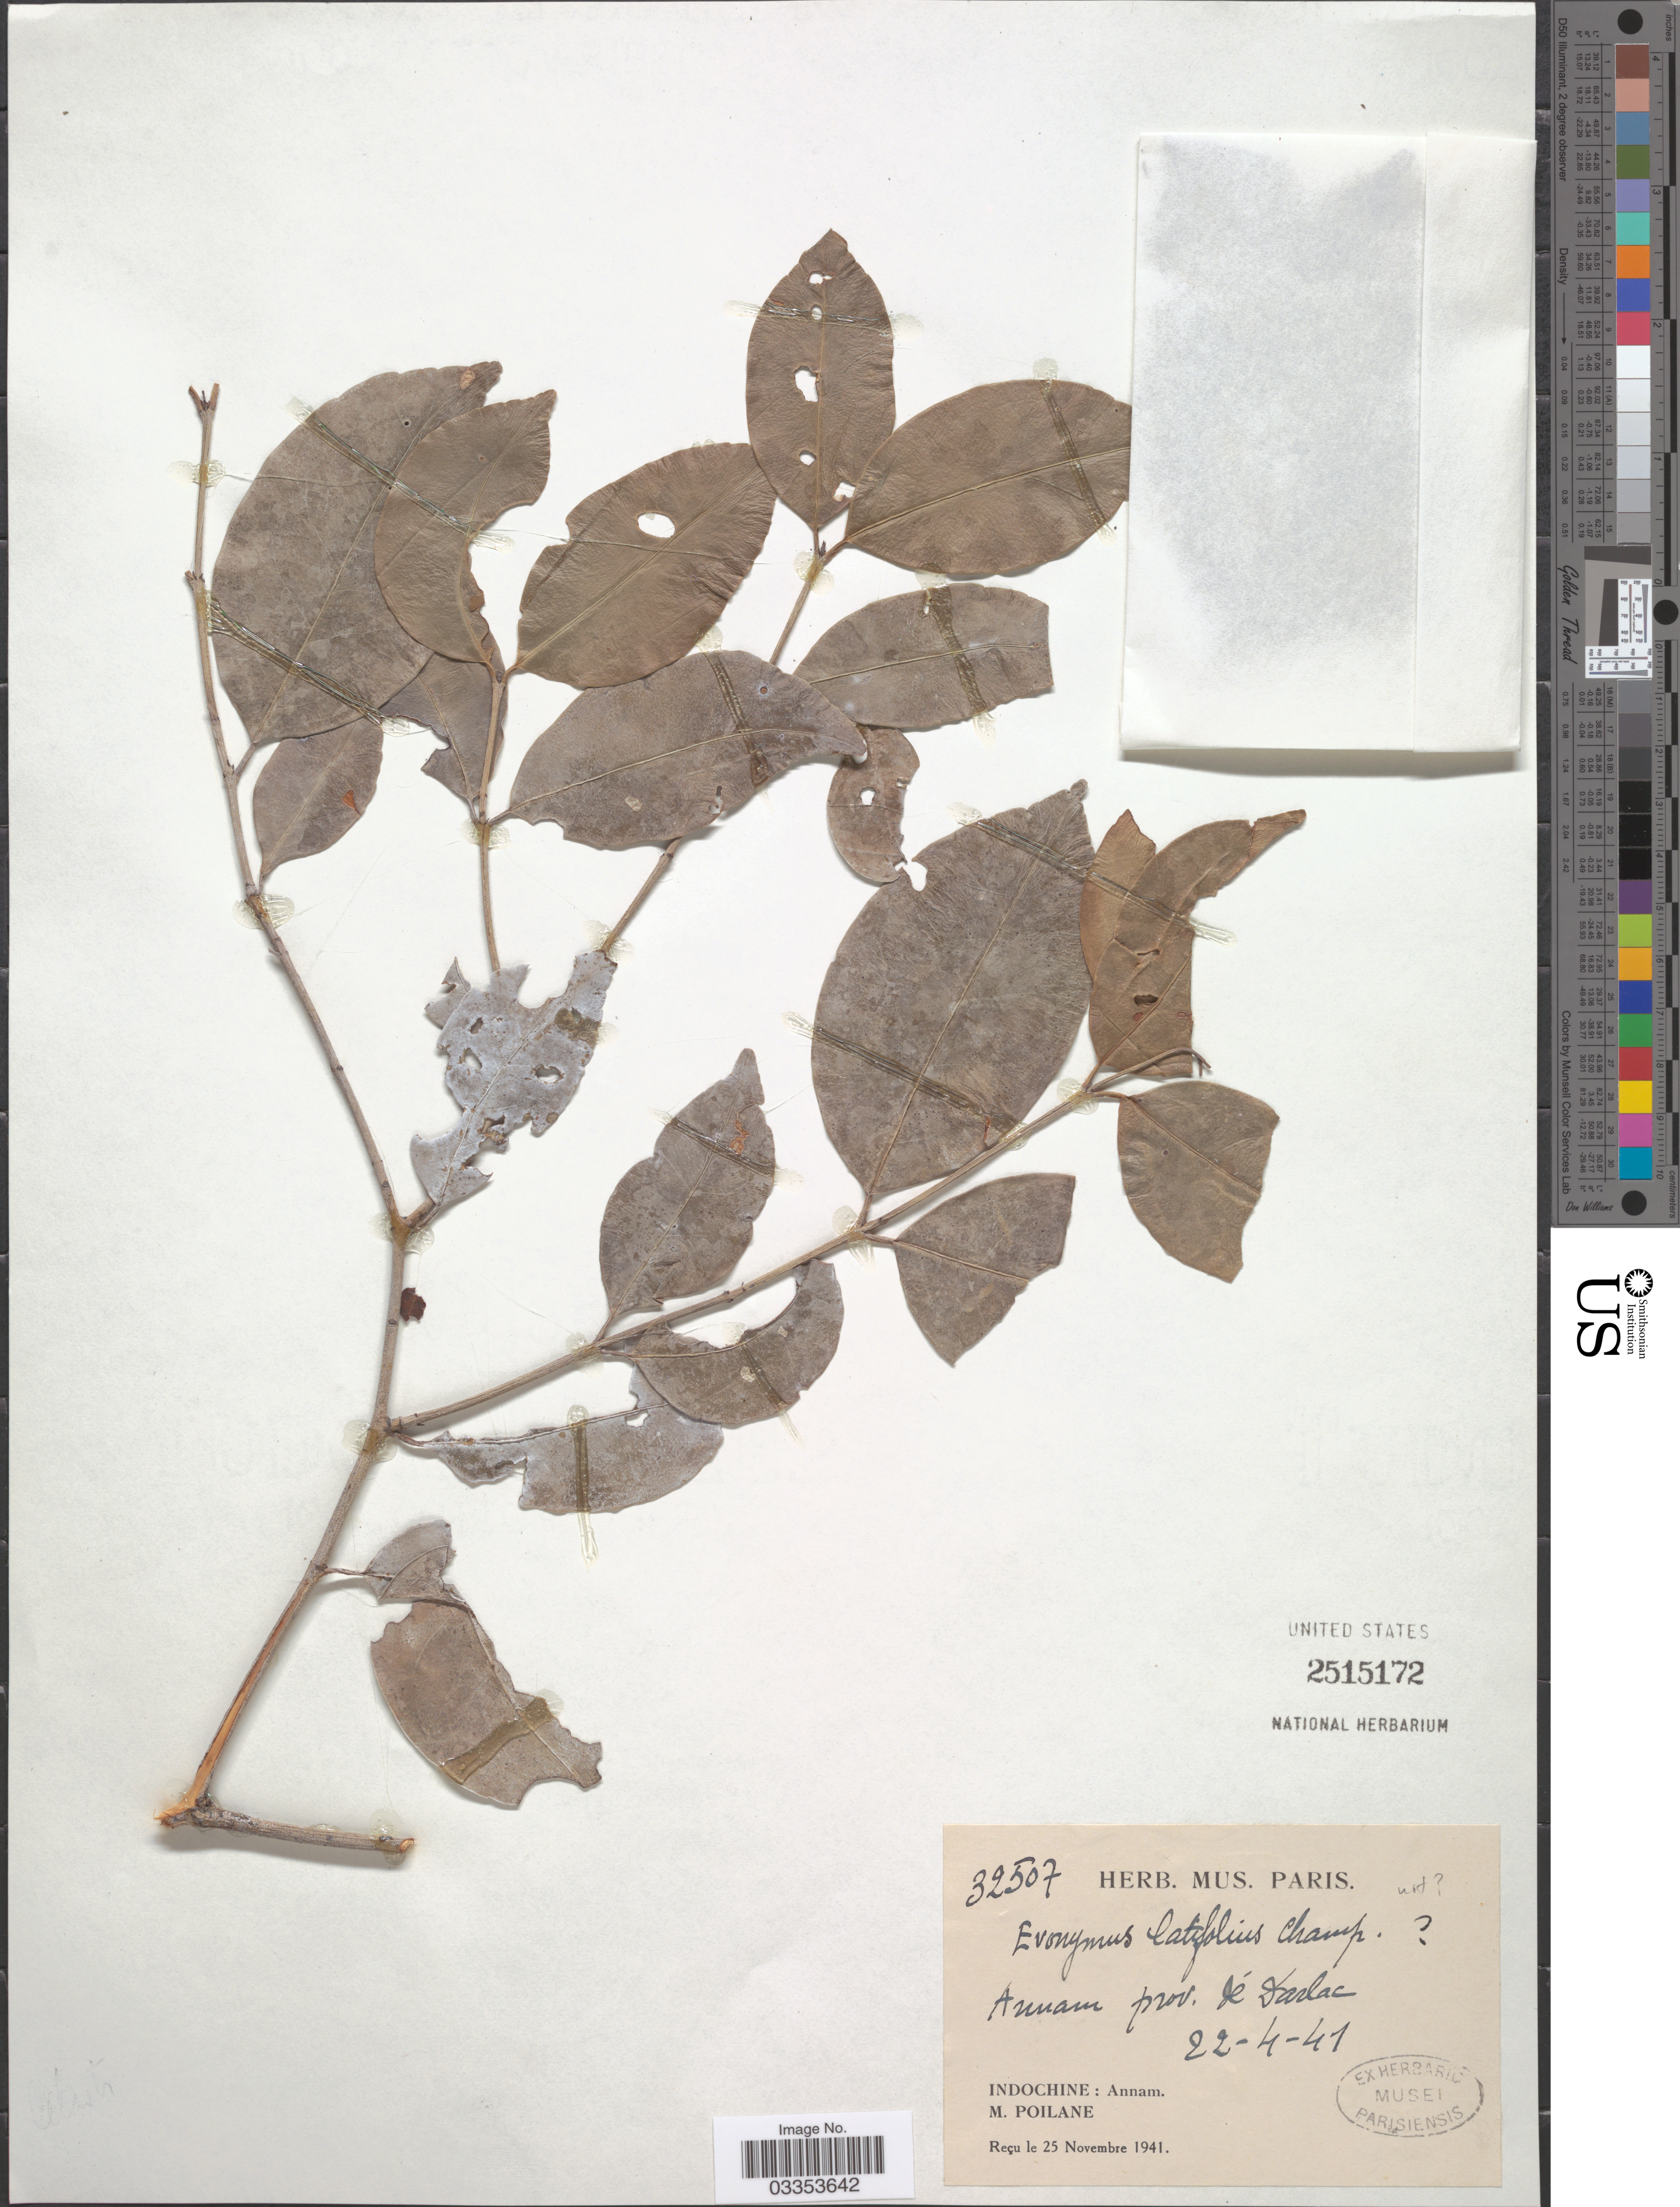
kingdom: Plantae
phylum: Tracheophyta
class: Magnoliopsida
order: Celastrales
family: Celastraceae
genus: Euonymus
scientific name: Euonymus sp.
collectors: M. Poilane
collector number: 32507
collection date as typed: Transcribed d/m/y: 22/4/41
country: Vietnam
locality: Annam prov. dé Darlac. Indochine.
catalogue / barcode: US 2515172